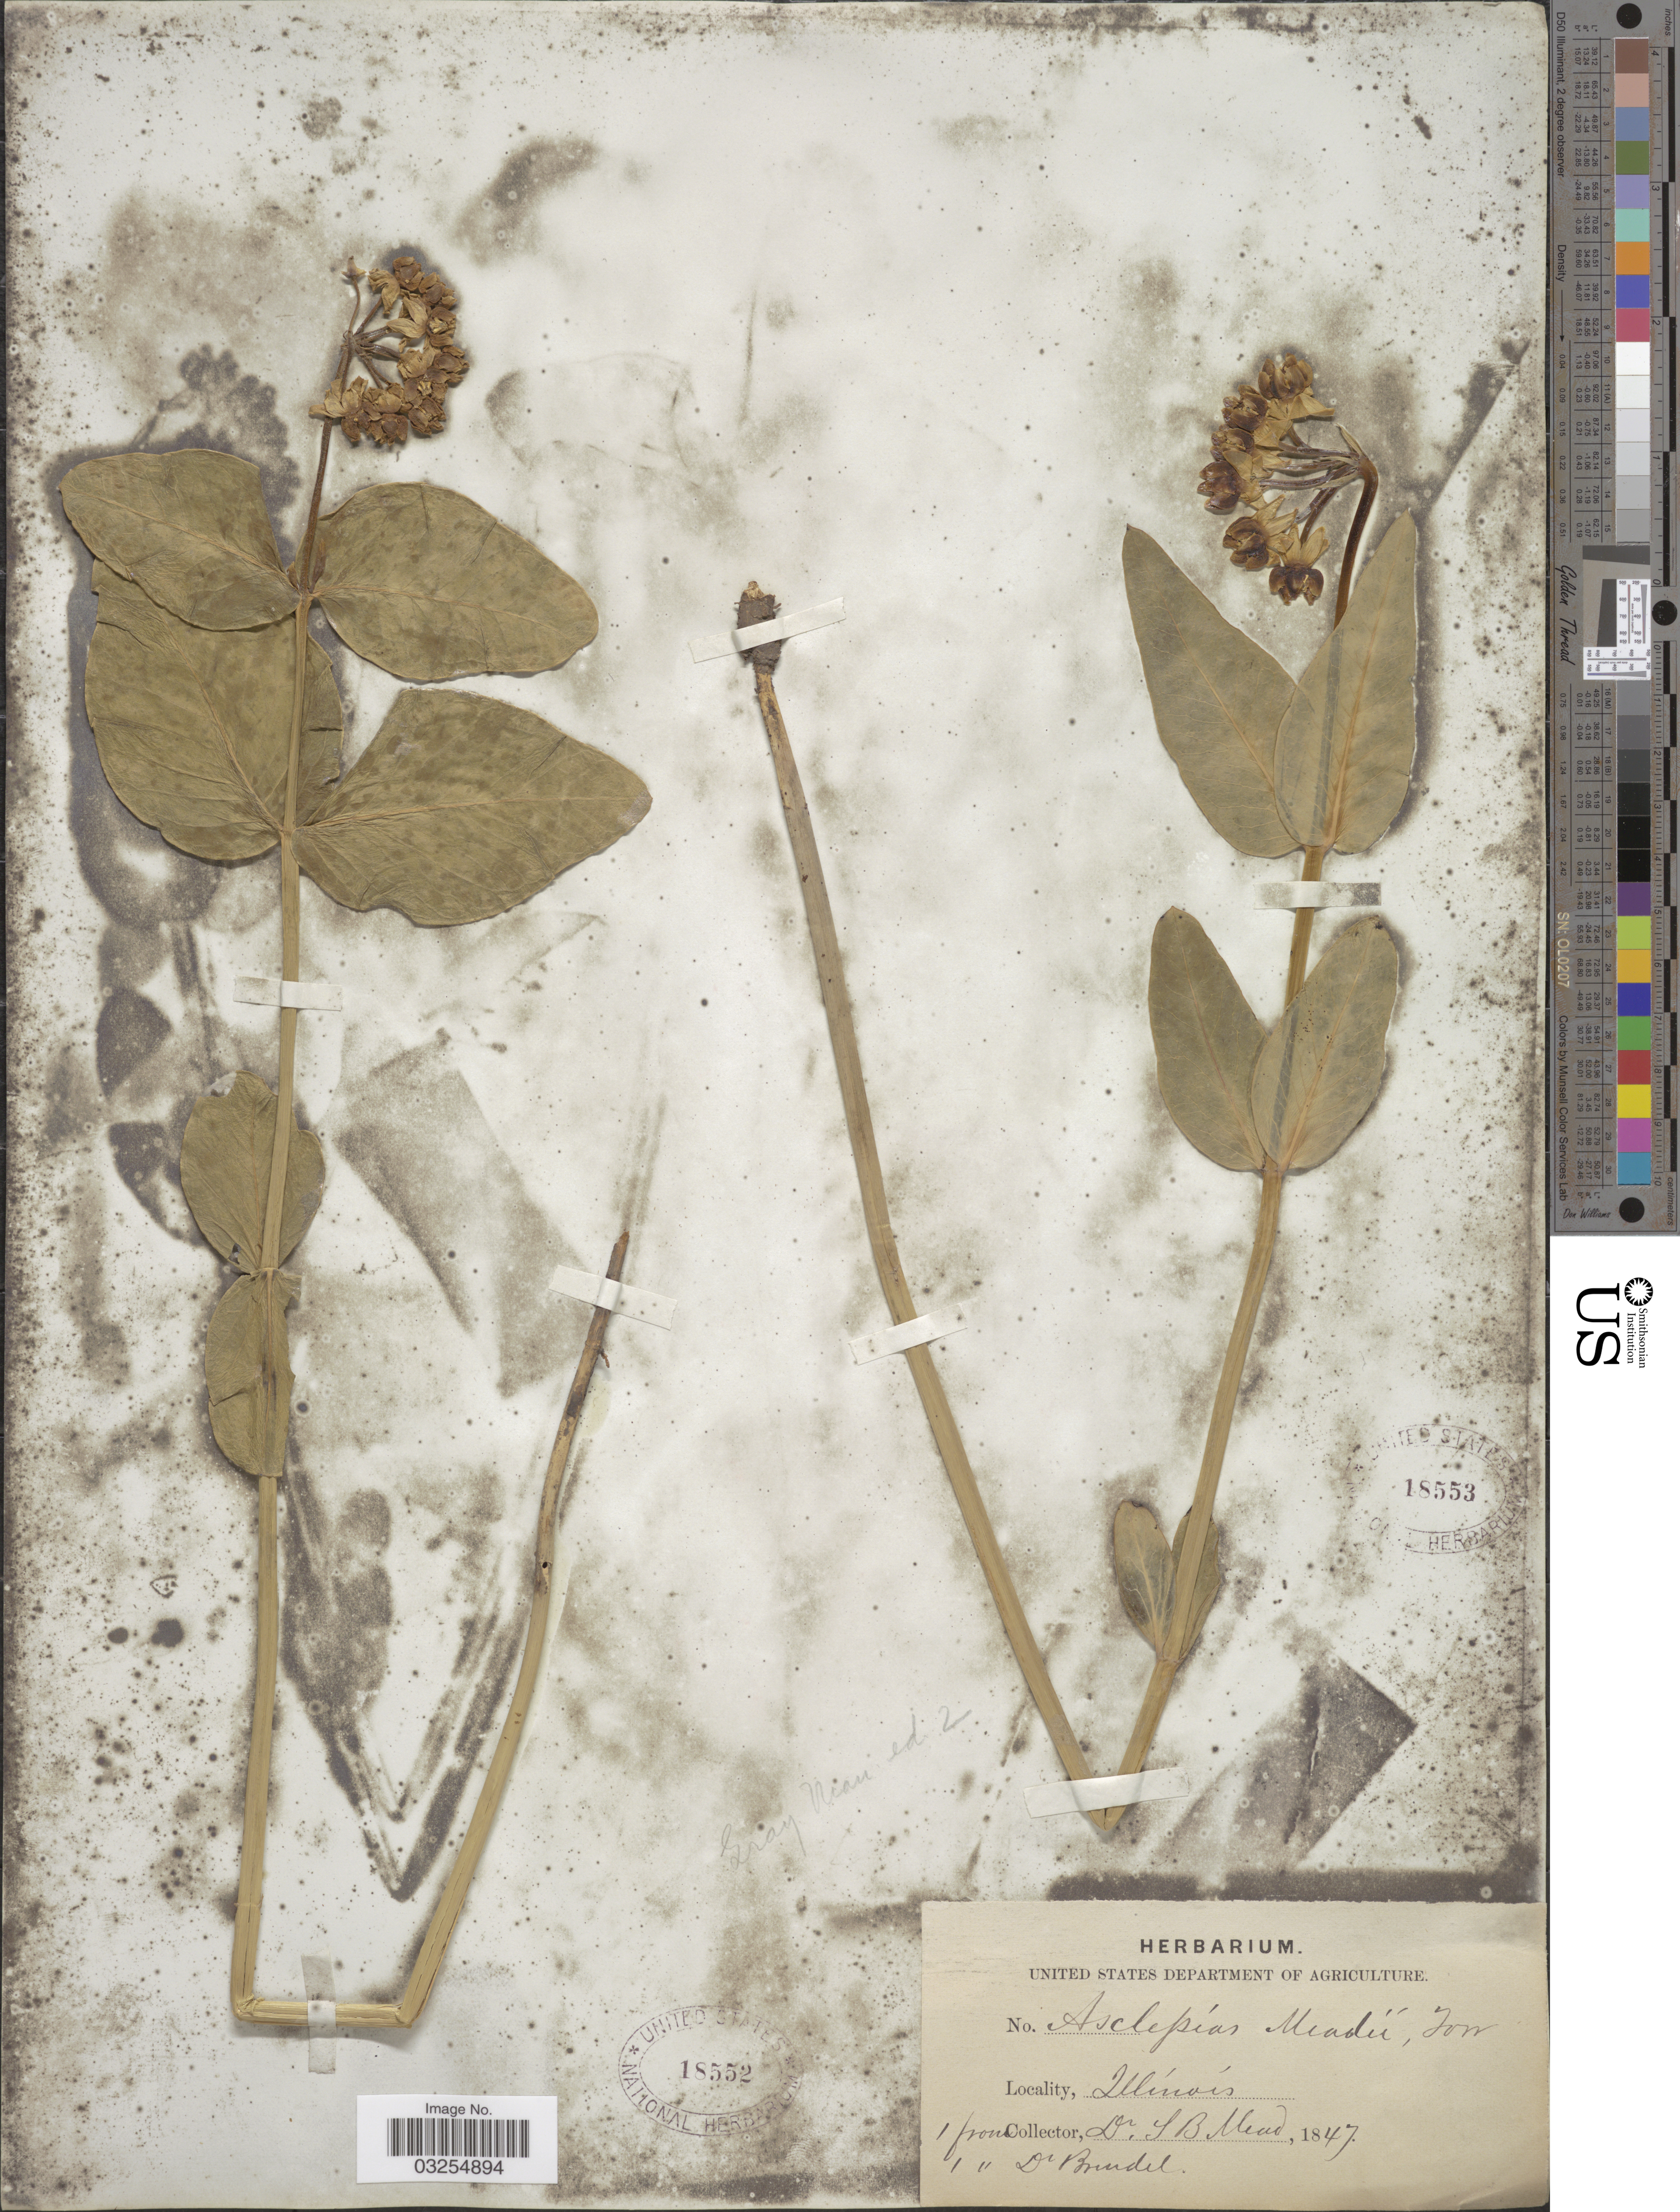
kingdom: Plantae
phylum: Tracheophyta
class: Magnoliopsida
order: Gentianales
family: Apocynaceae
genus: Asclepias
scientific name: Asclepias meadii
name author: Torr. ex A. Gray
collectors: -. Brendel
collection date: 1847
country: United States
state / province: Illinois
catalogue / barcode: US 18553-2